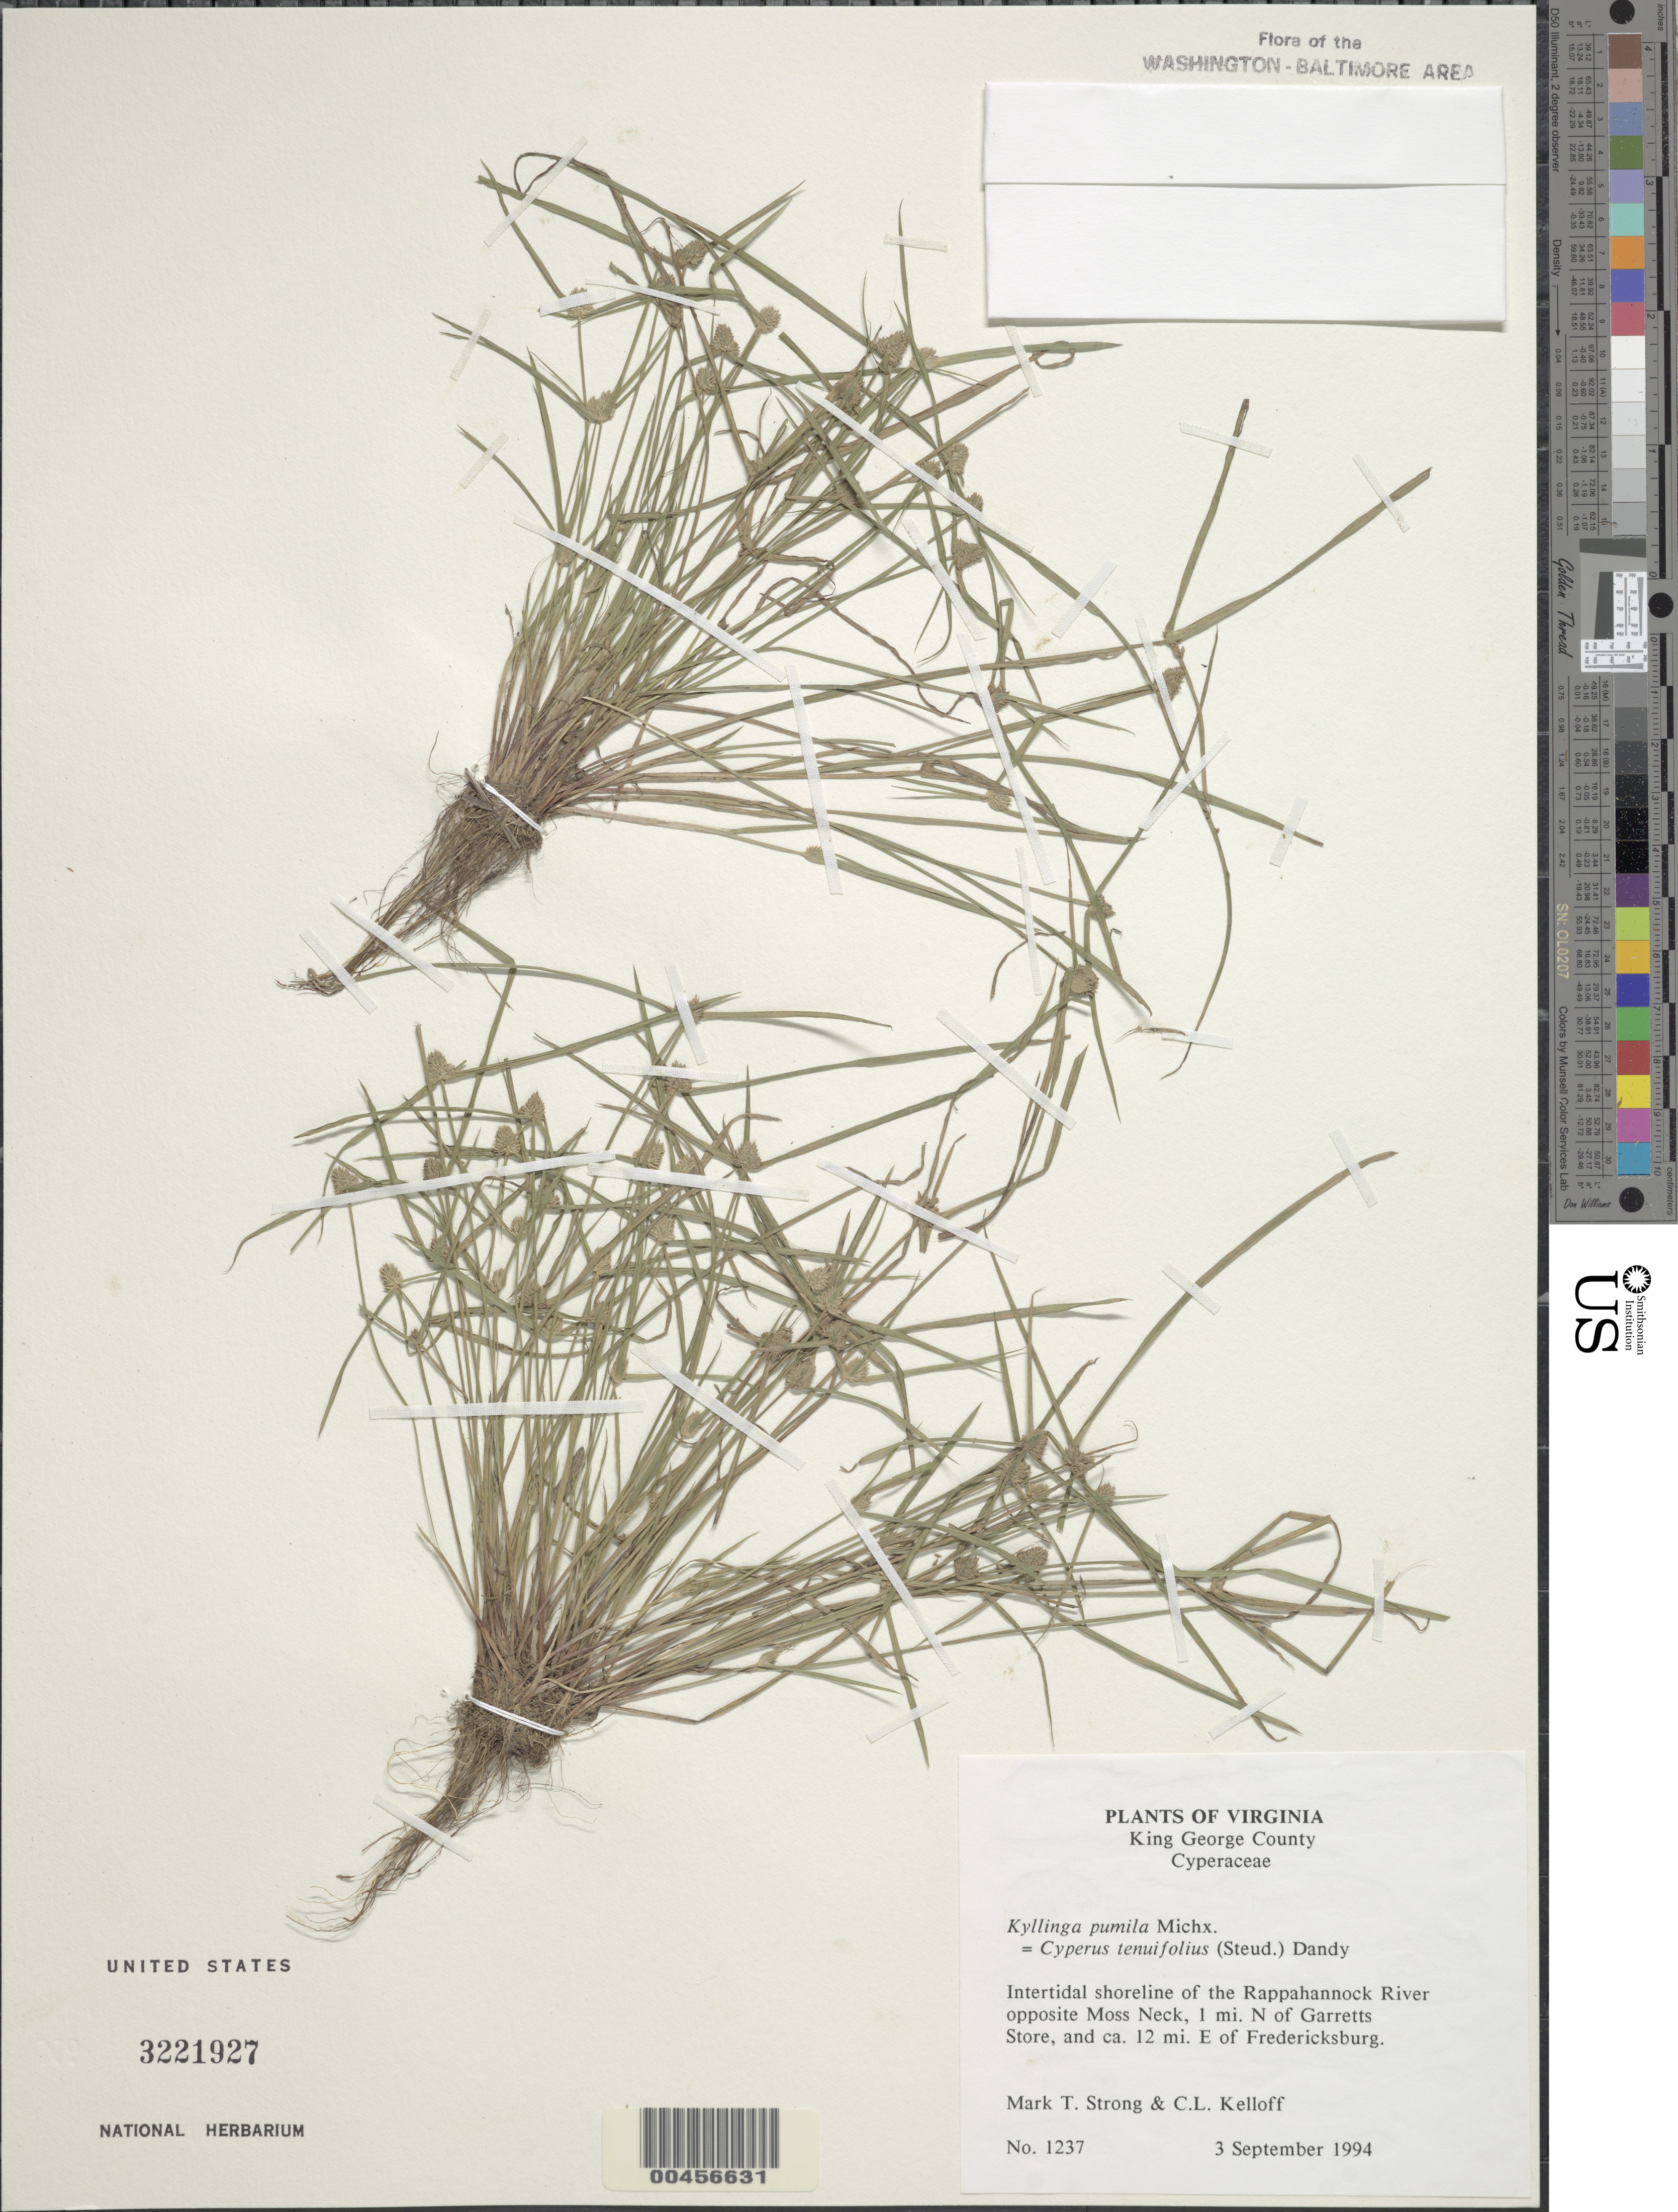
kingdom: Plantae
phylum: Tracheophyta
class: Liliopsida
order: Poales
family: Cyperaceae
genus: Cyperus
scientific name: Cyperus hortensis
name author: (Salzm. ex Steud.) Dorr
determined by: Strong, M. T., (US), Smithsonian Institution - National Museum of Natural History (UNITED STATES)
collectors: M. T. Strong & C. L. Kelloff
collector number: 12337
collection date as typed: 03 Sep 1994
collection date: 1994-09-03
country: United States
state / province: Virginia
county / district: King George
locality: Rappahannock River opposite Moss Neck, NE of Garretts Store, E of Fredericksburg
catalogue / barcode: US 3221927